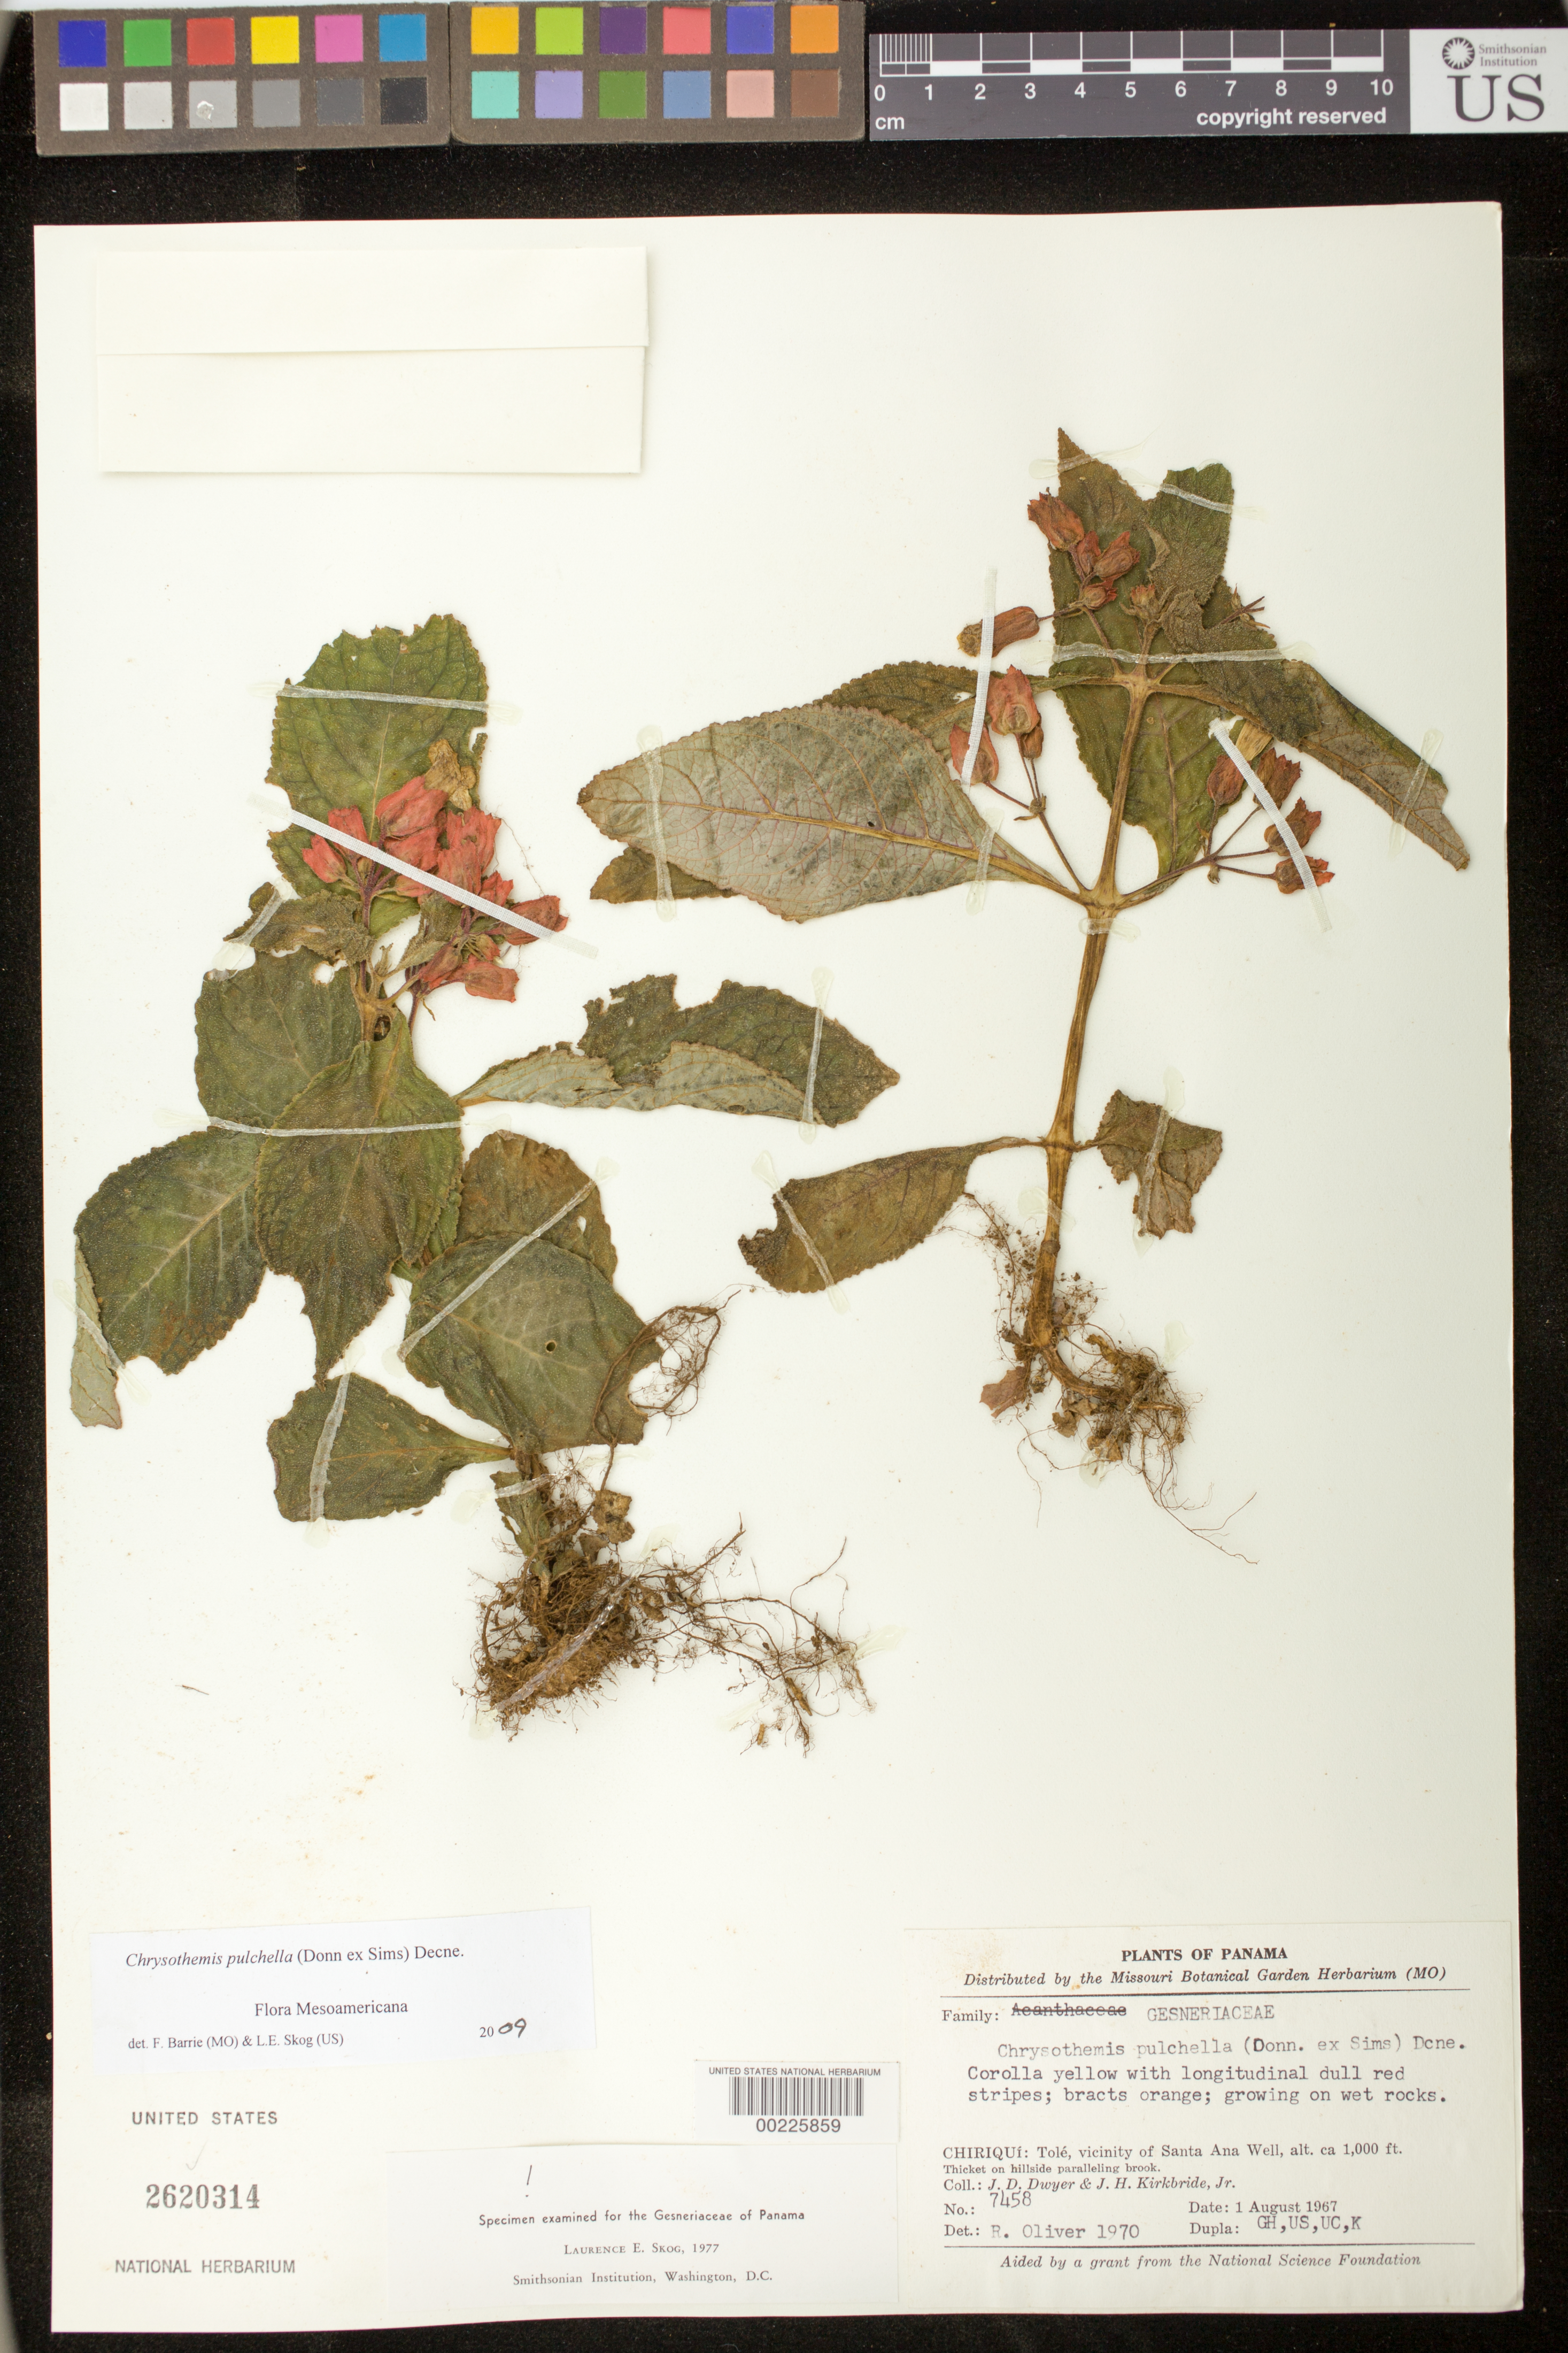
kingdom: Plantae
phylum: Tracheophyta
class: Magnoliopsida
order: Lamiales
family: Gesneriaceae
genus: Chrysothemis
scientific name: Chrysothemis pulchella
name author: (Donn ex Sims) Decne.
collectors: J. D. Dwyer & J. H. Kirkbride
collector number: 7458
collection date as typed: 01 Aug 1967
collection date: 1967-08-01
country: Panama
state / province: Chiriquí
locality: Tole, vicinity of Santa Ana well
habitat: Thicket on hillside paralleling brook; growing on wet rocks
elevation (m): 30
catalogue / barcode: US 2620314